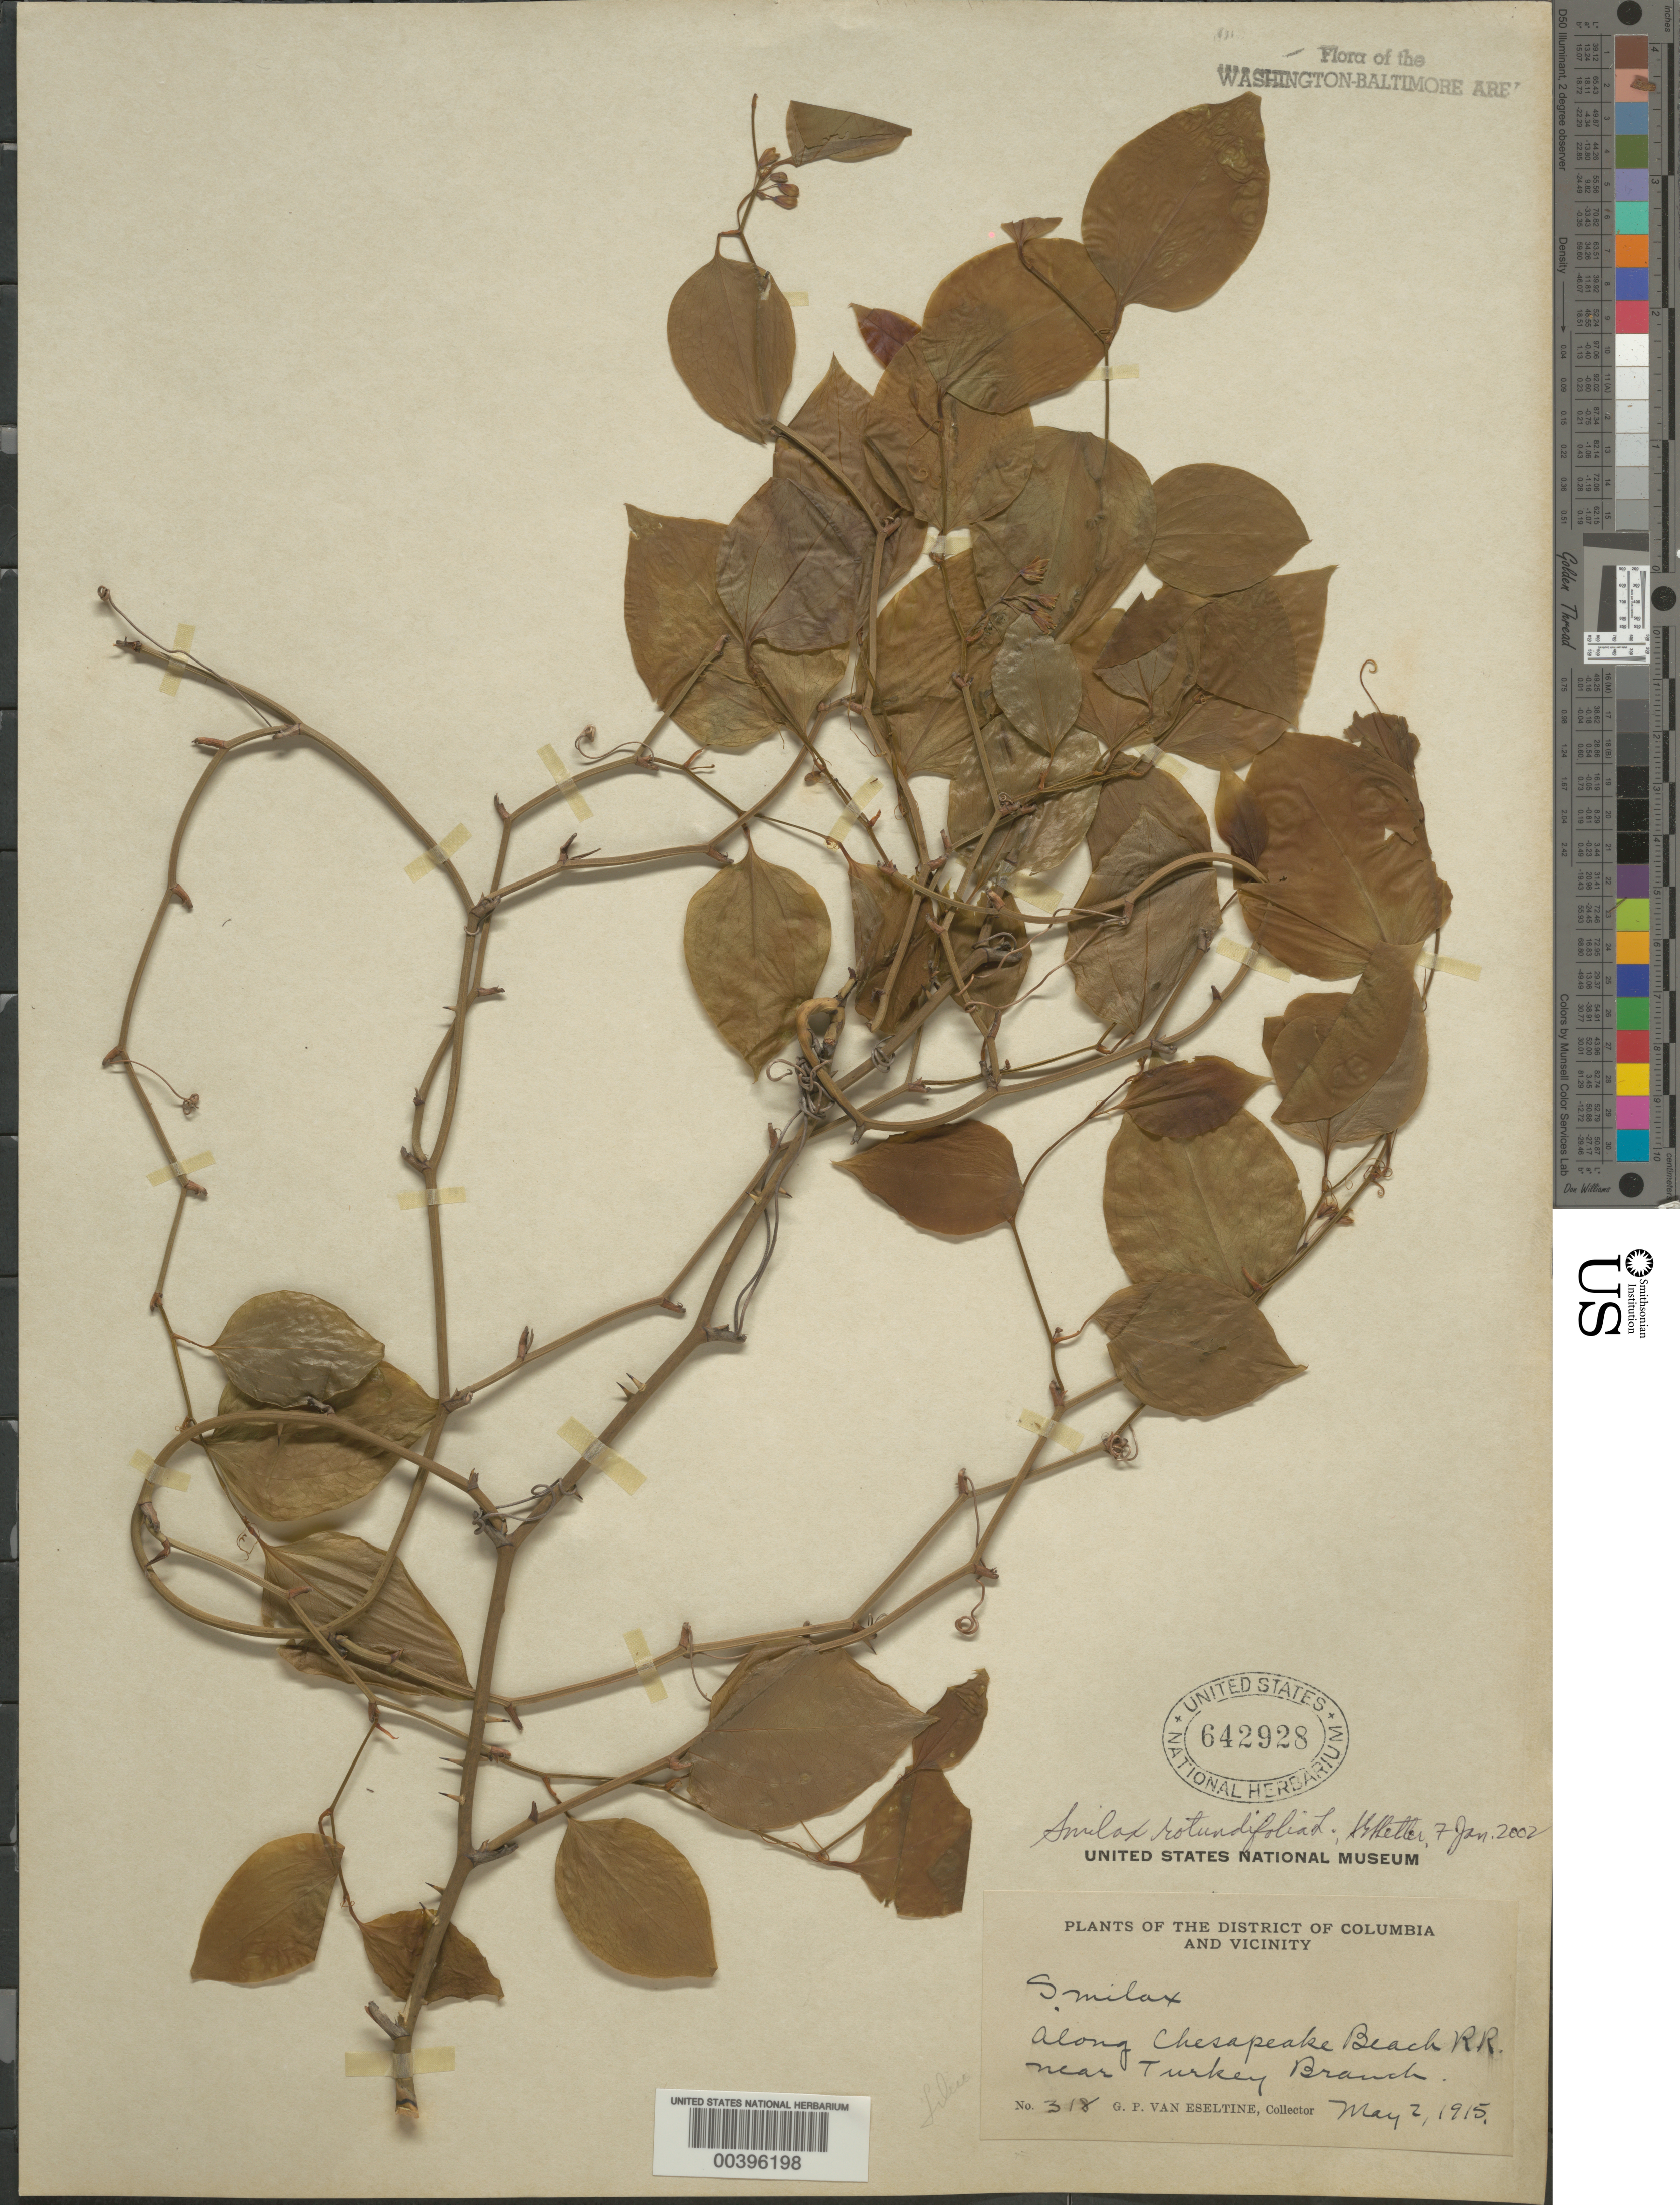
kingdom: Plantae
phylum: Tracheophyta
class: Liliopsida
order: Liliales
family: Smilacaceae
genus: Smilax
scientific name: Smilax rotundifolia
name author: L.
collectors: G. P. Van Eseltine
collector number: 318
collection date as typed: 02 May 1915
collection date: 1915-05-02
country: United States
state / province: Maryland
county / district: Montgomery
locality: Chesapeake Beach Railroad near Turkey Branch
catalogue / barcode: US 642928